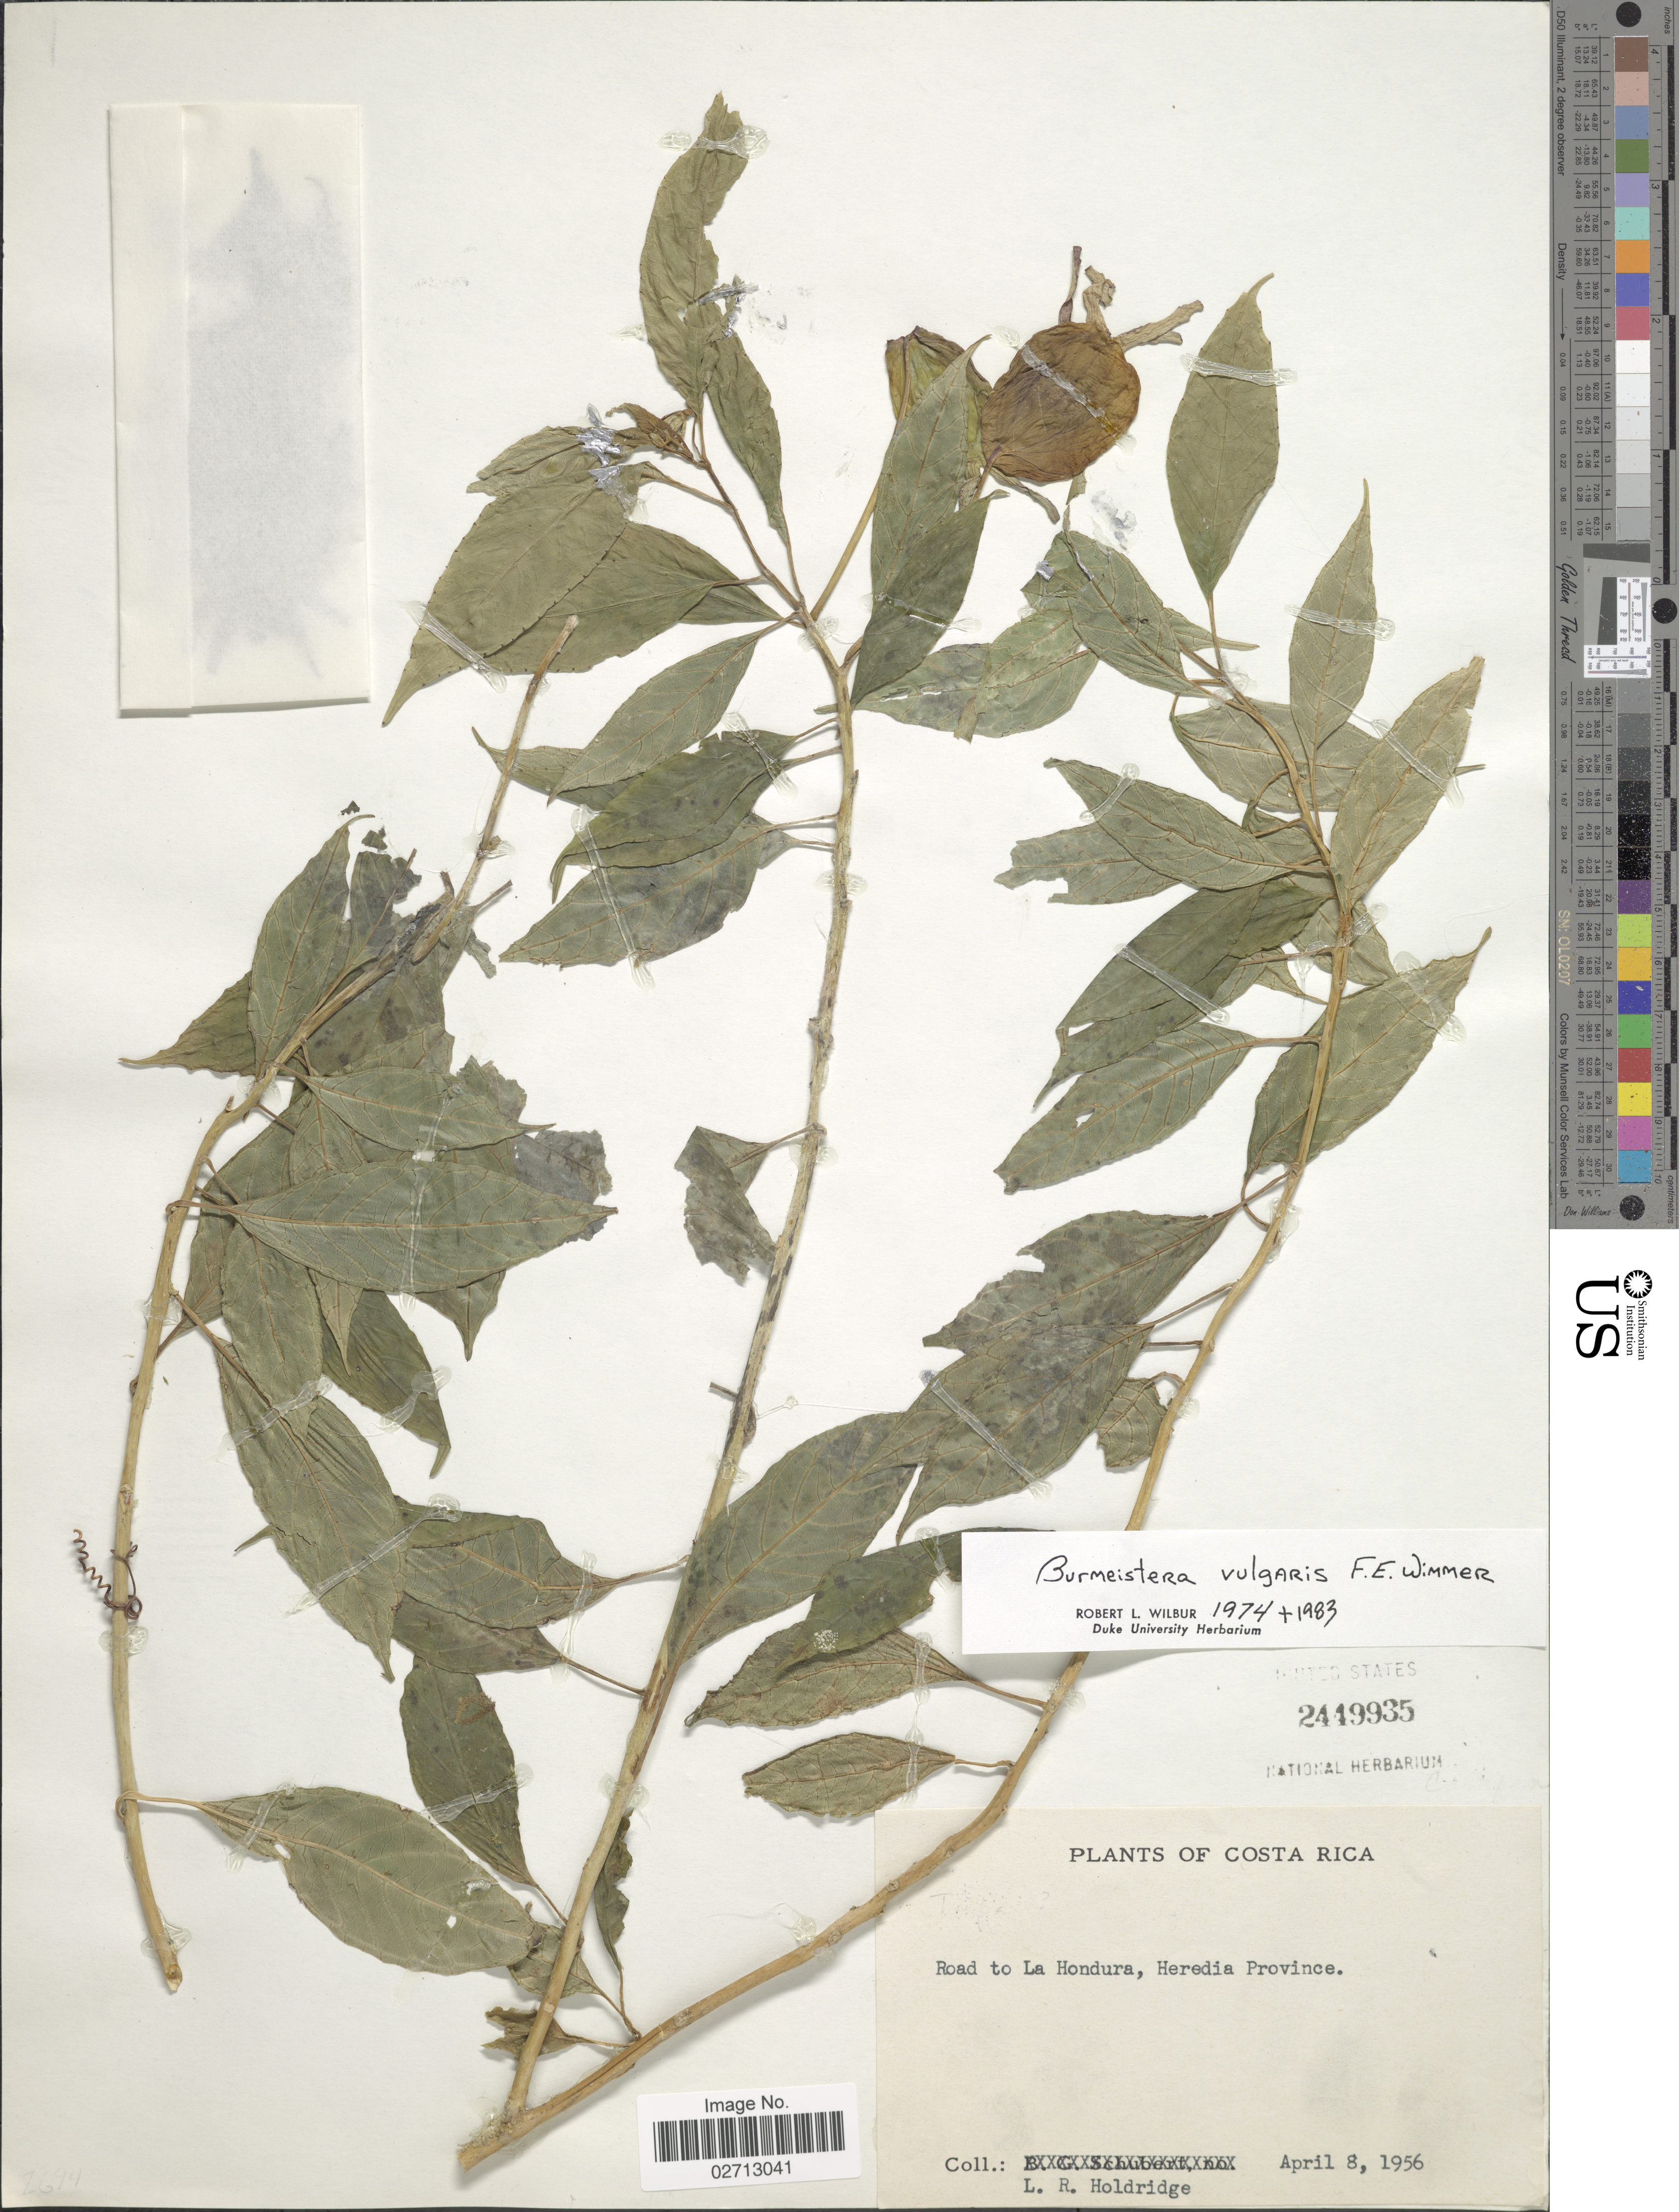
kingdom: Plantae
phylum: Tracheophyta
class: Magnoliopsida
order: Asterales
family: Campanulaceae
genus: Burmeistera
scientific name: Burmeistera vulgaris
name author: E. Wimm.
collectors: L. Holdridge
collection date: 1956-04-08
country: Costa Rica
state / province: Heredia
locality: Road to La Hondura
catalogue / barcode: US 2449935